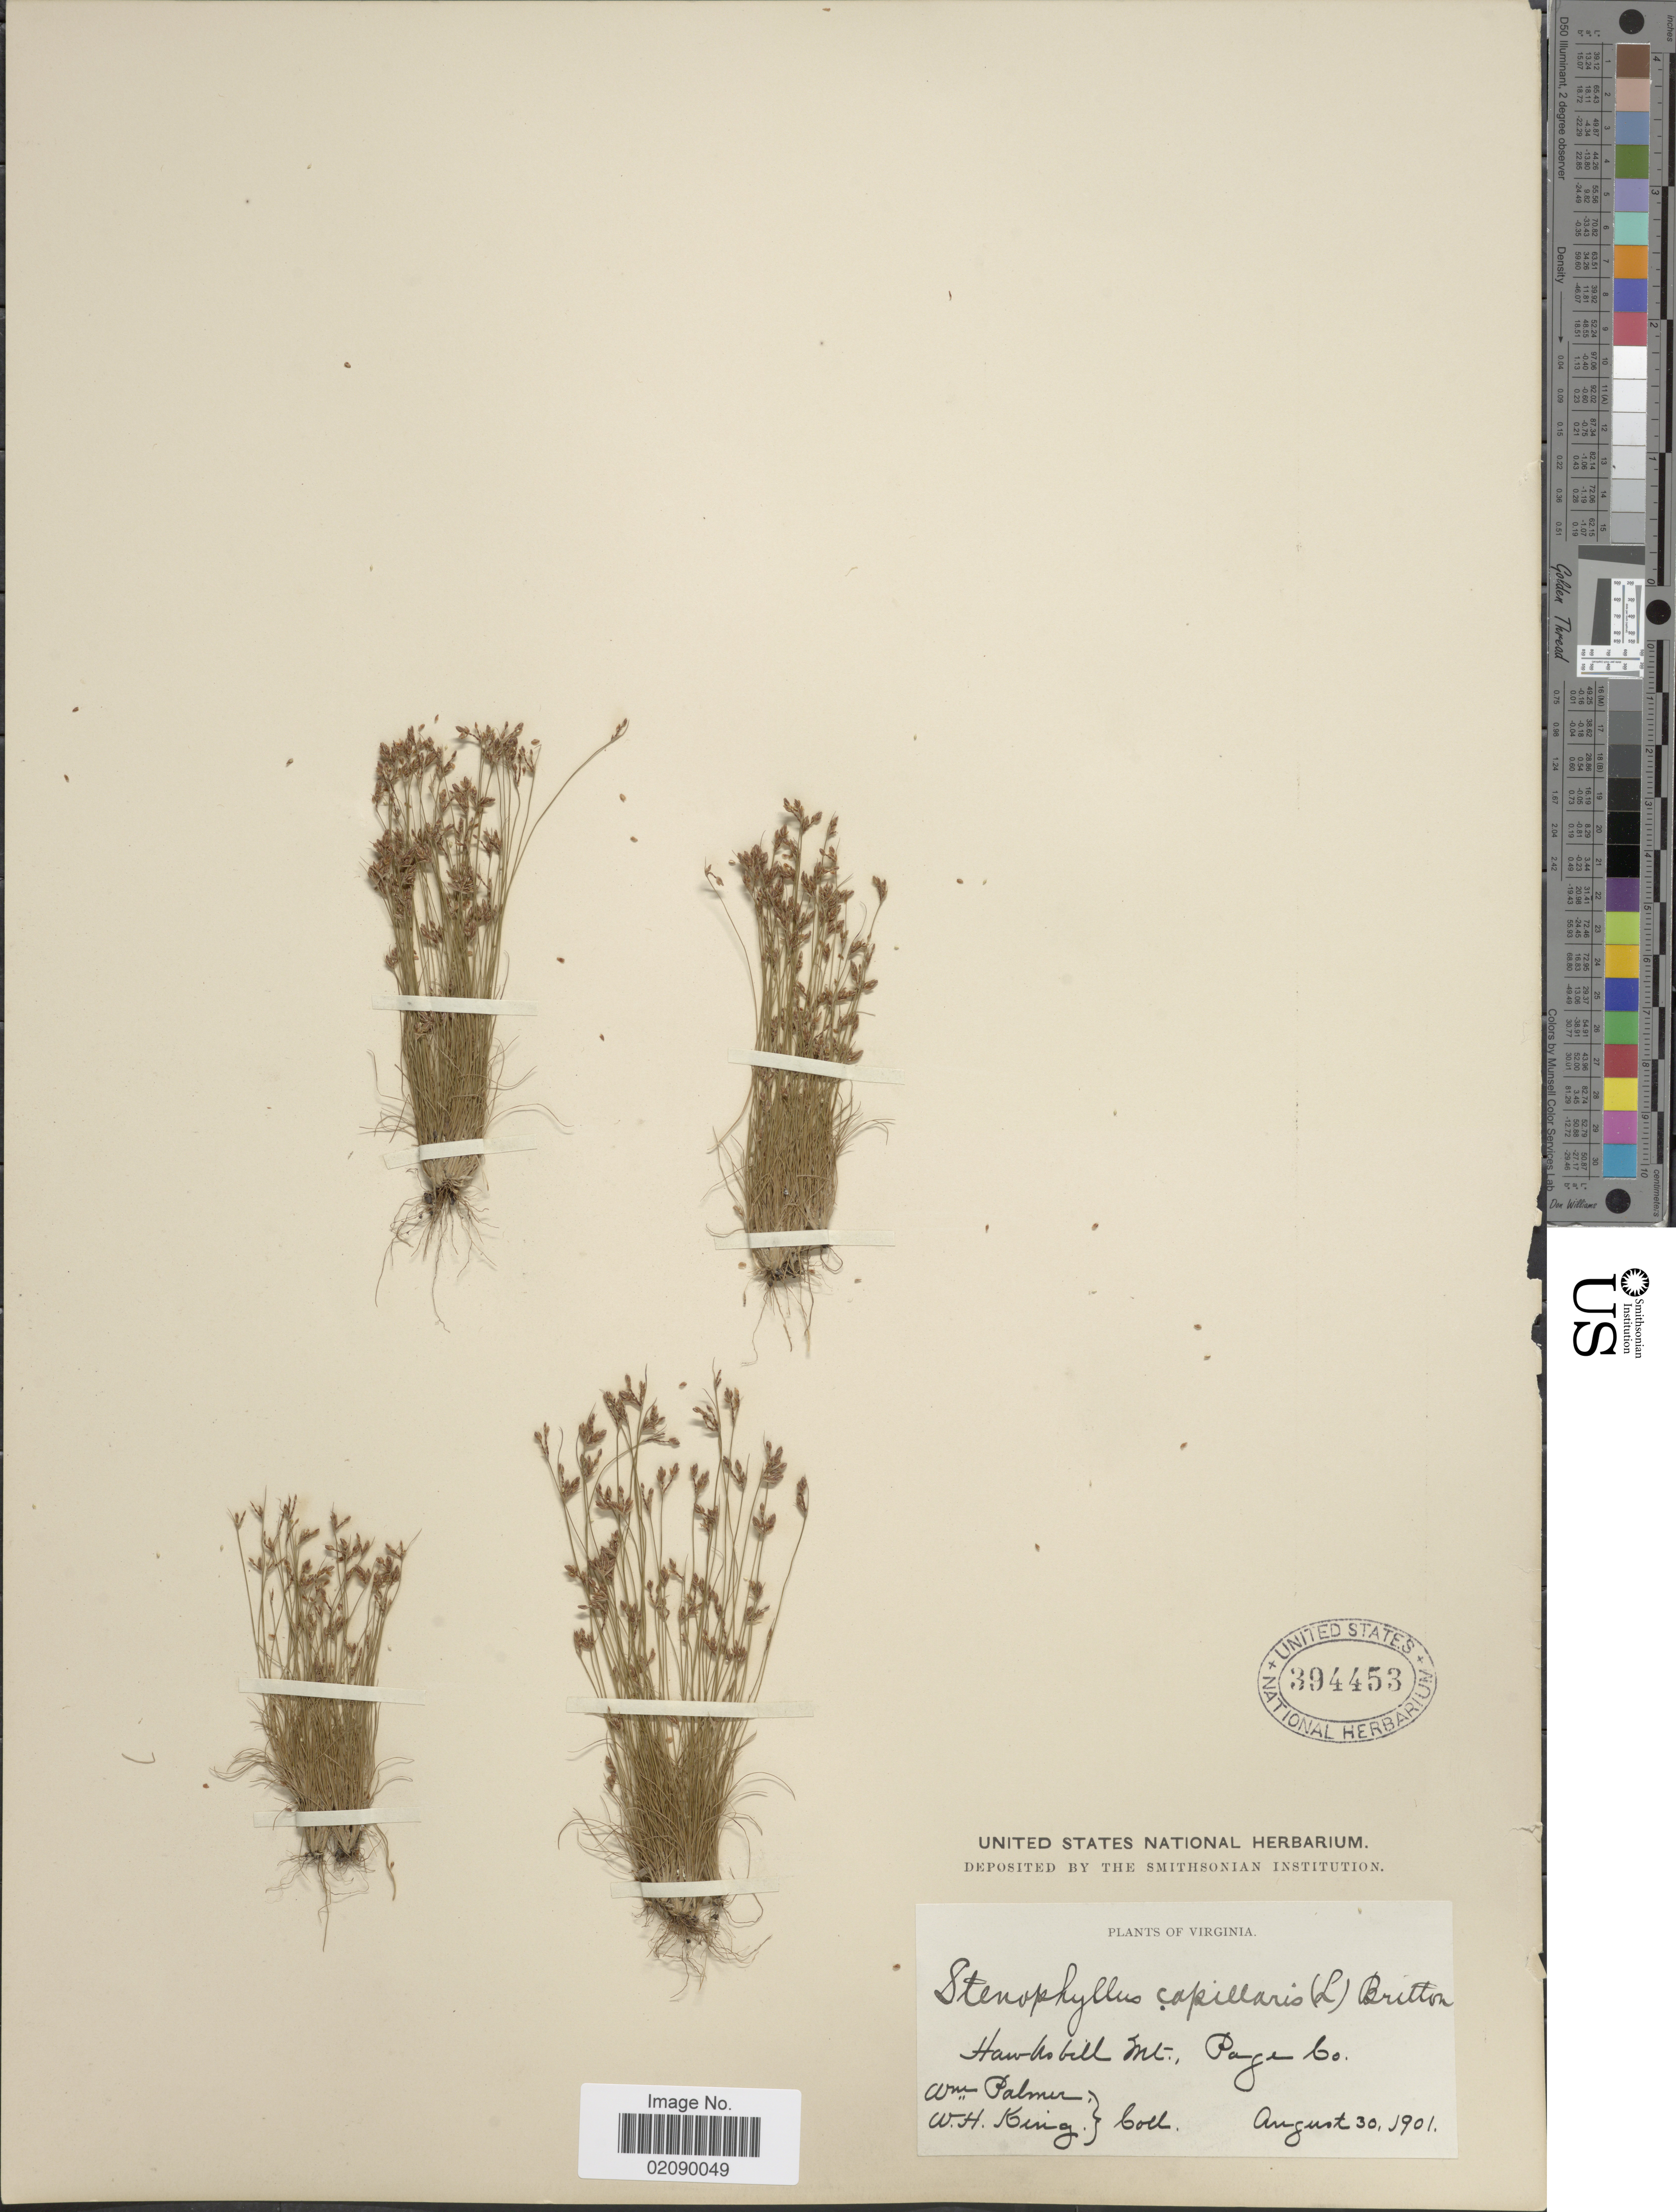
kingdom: Plantae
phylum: Tracheophyta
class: Liliopsida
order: Poales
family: Cyperaceae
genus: Bulbostylis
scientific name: Bulbostylis capillaris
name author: (L.) Kunth ex C.B. Clarke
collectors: W. Palmer & W. H. King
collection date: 1901-08-30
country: United States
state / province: Virginia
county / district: Page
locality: Hawksbill Mt., Page Co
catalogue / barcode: US 394453